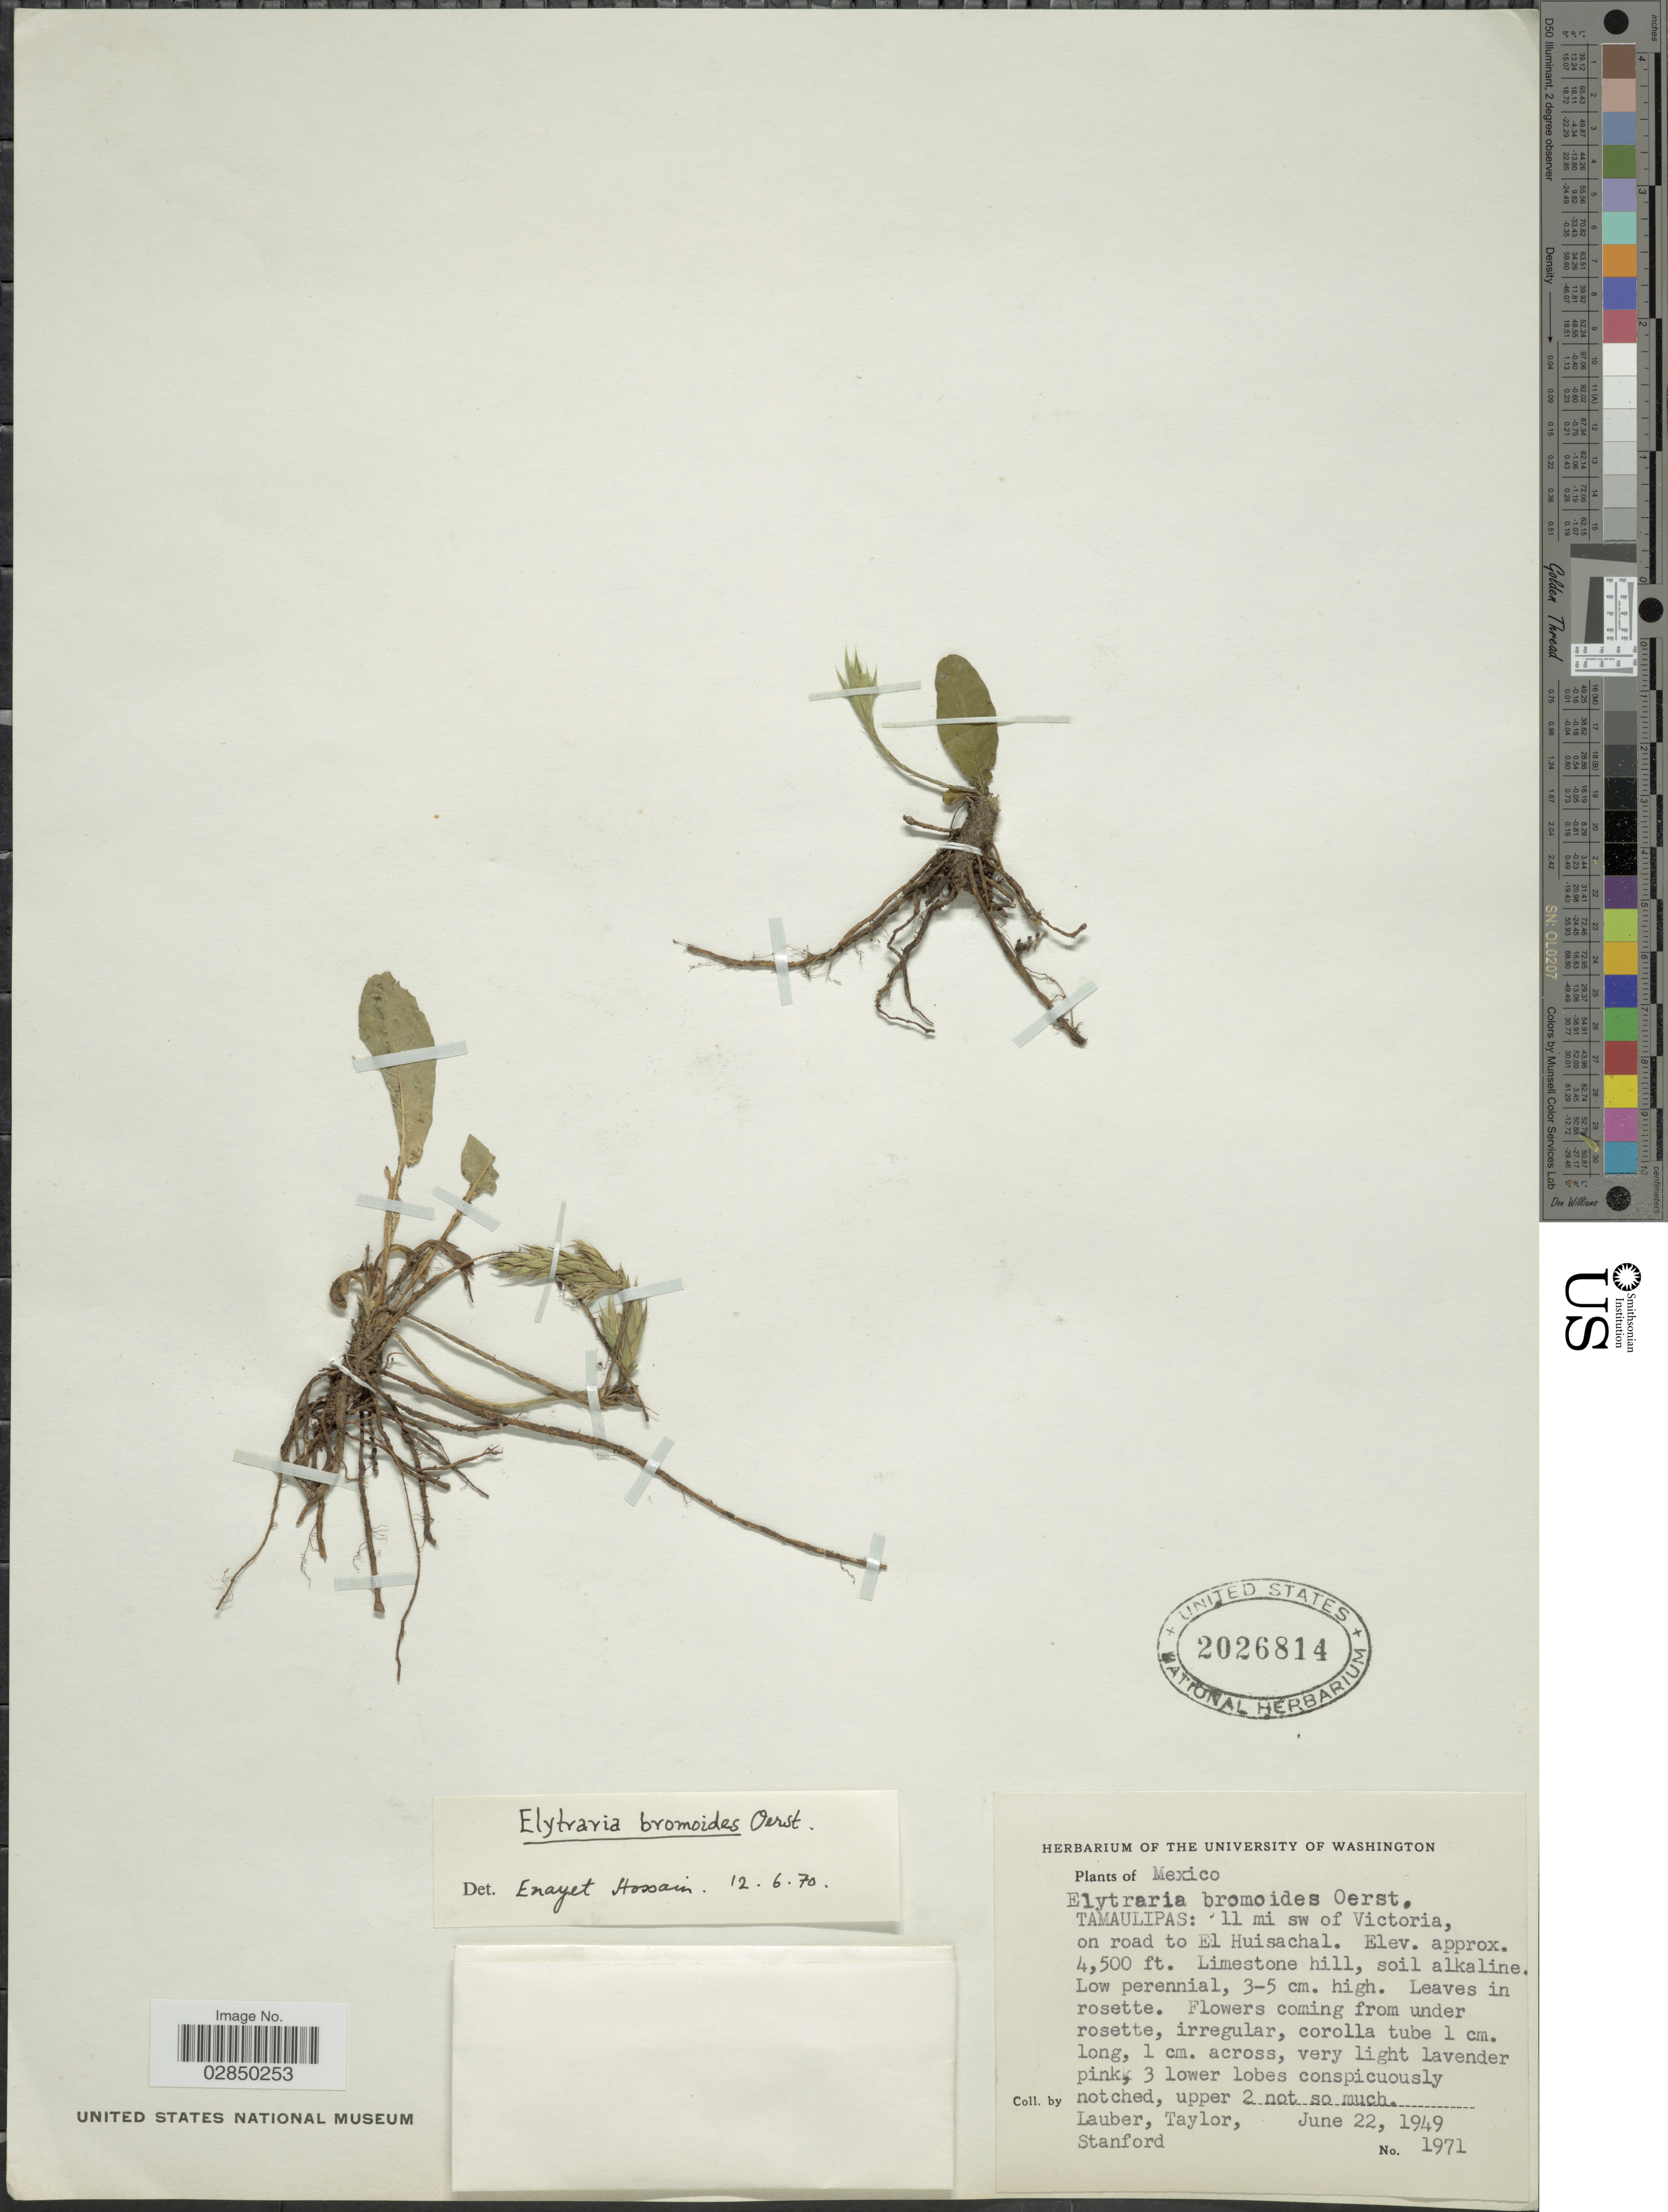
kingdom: Plantae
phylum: Tracheophyta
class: Magnoliopsida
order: Lamiales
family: Acanthaceae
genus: Elytraria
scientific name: Elytraria bromoides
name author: Oerst.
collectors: Lauber, --, -- Taylor & -. Stanford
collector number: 1971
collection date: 1949-06-22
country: Mexico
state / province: Tamaulipas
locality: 11 mi sw of Victoria, on road to El Huisachal.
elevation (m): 1372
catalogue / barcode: US 2026814